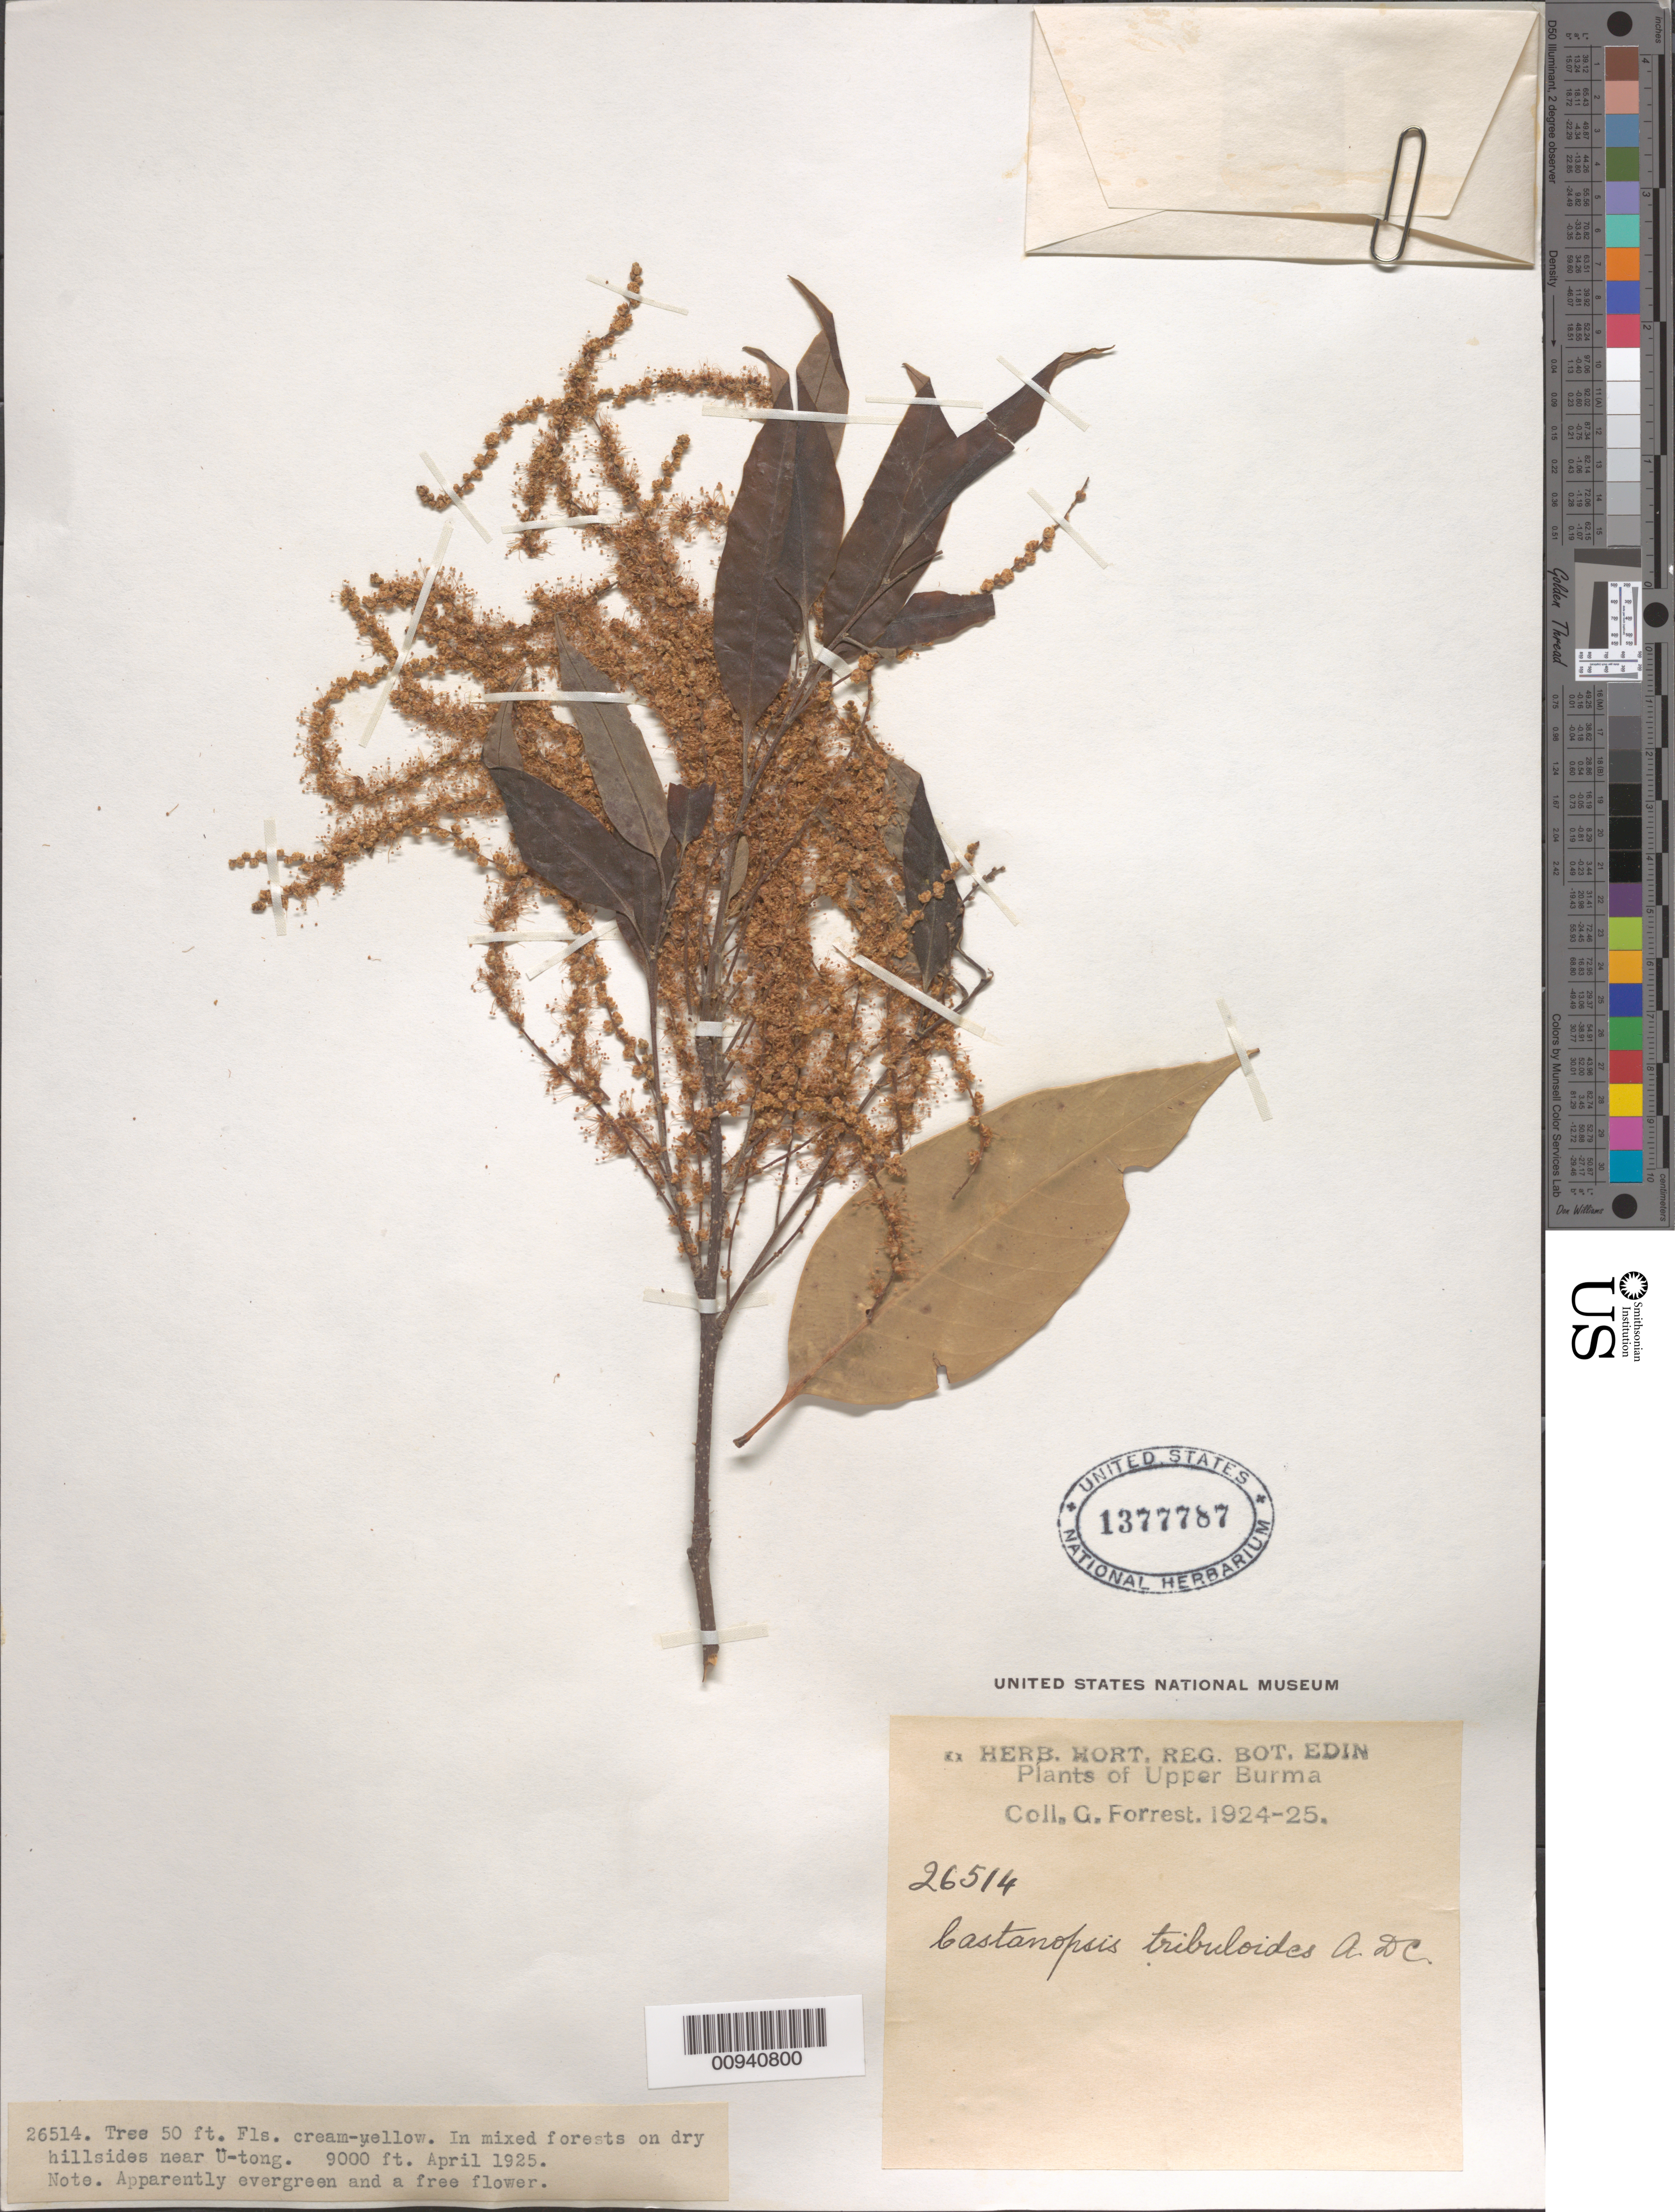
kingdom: Plantae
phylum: Tracheophyta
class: Magnoliopsida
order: Fagales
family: Fagaceae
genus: Castanopsis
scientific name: Castanopsis tribuloides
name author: (Sm.) A. DC.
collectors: G. Forrest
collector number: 26514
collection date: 1925-04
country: Myanmar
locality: Near U-tong.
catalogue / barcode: US 1377787